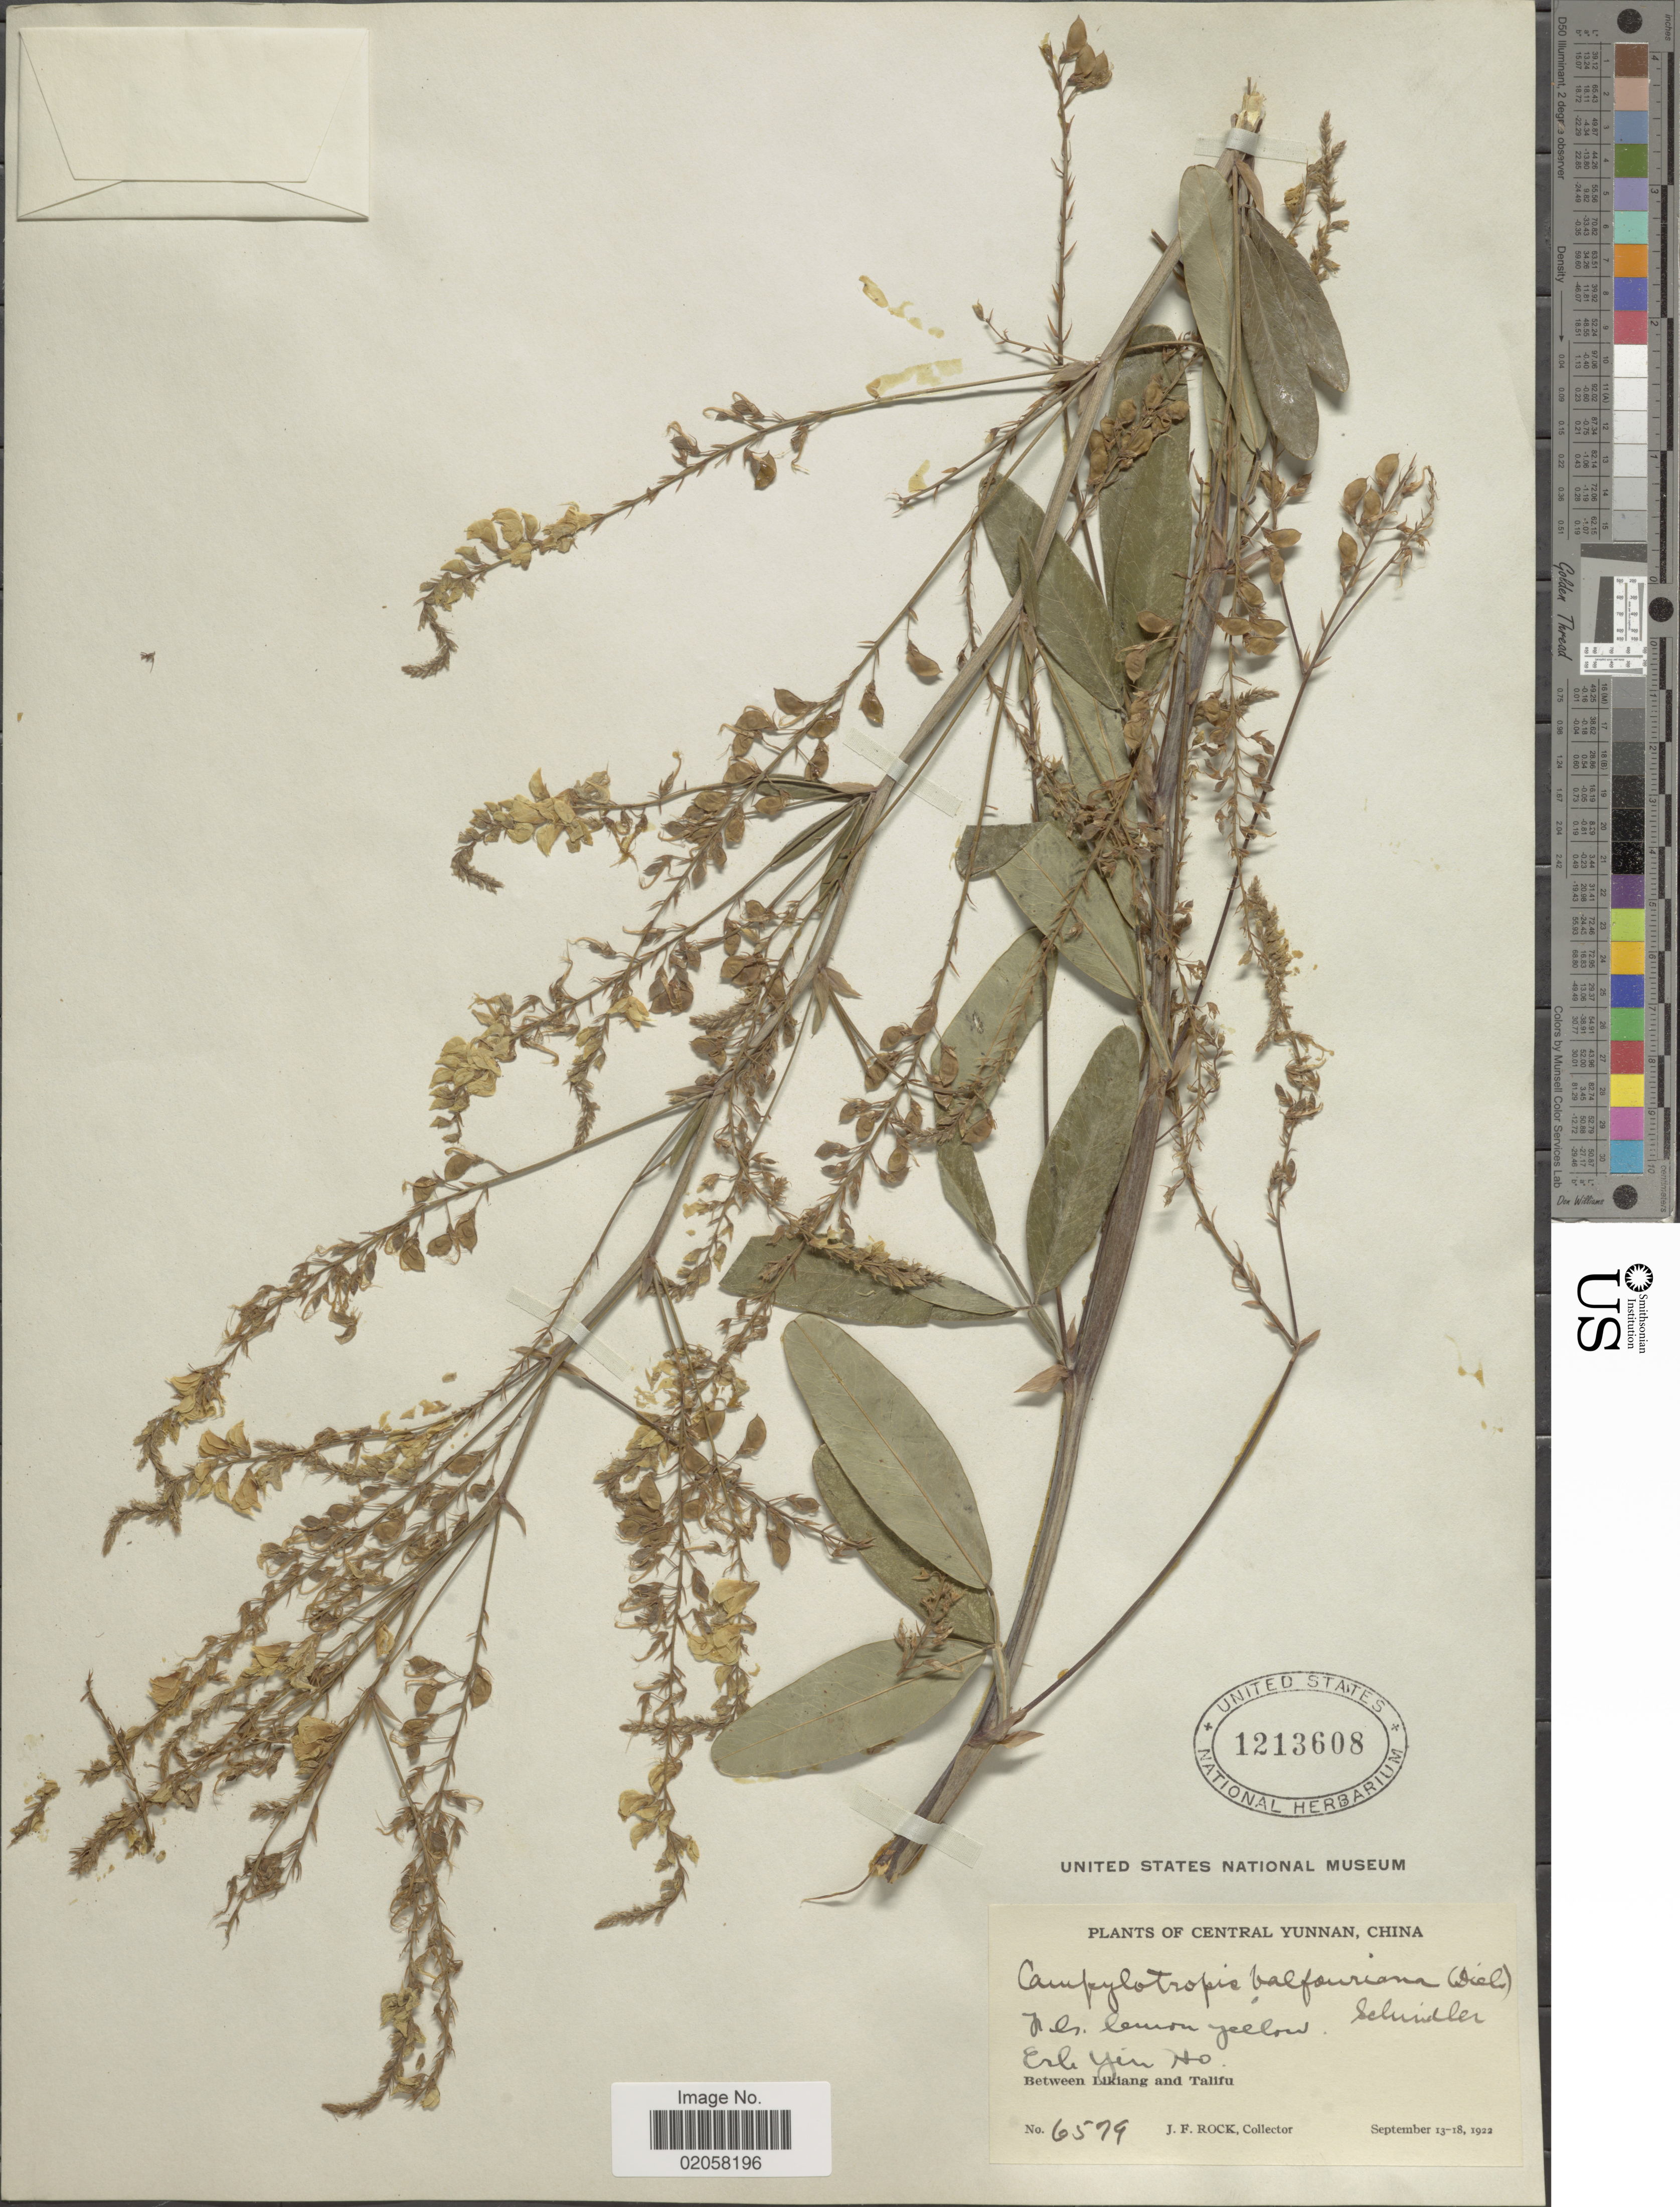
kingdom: Plantae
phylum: Tracheophyta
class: Magnoliopsida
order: Fabales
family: Fabaceae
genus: Campylotropis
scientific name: Campylotropis balfouriana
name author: (Diels ex Schindl.) Schindl.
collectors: J. Rock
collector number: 6579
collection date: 1922-09-13/1922-09-18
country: China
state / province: Yunnan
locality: Central Yunnan, Erl Yin Ho, Between Likiang and Talifu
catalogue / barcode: US 1213608